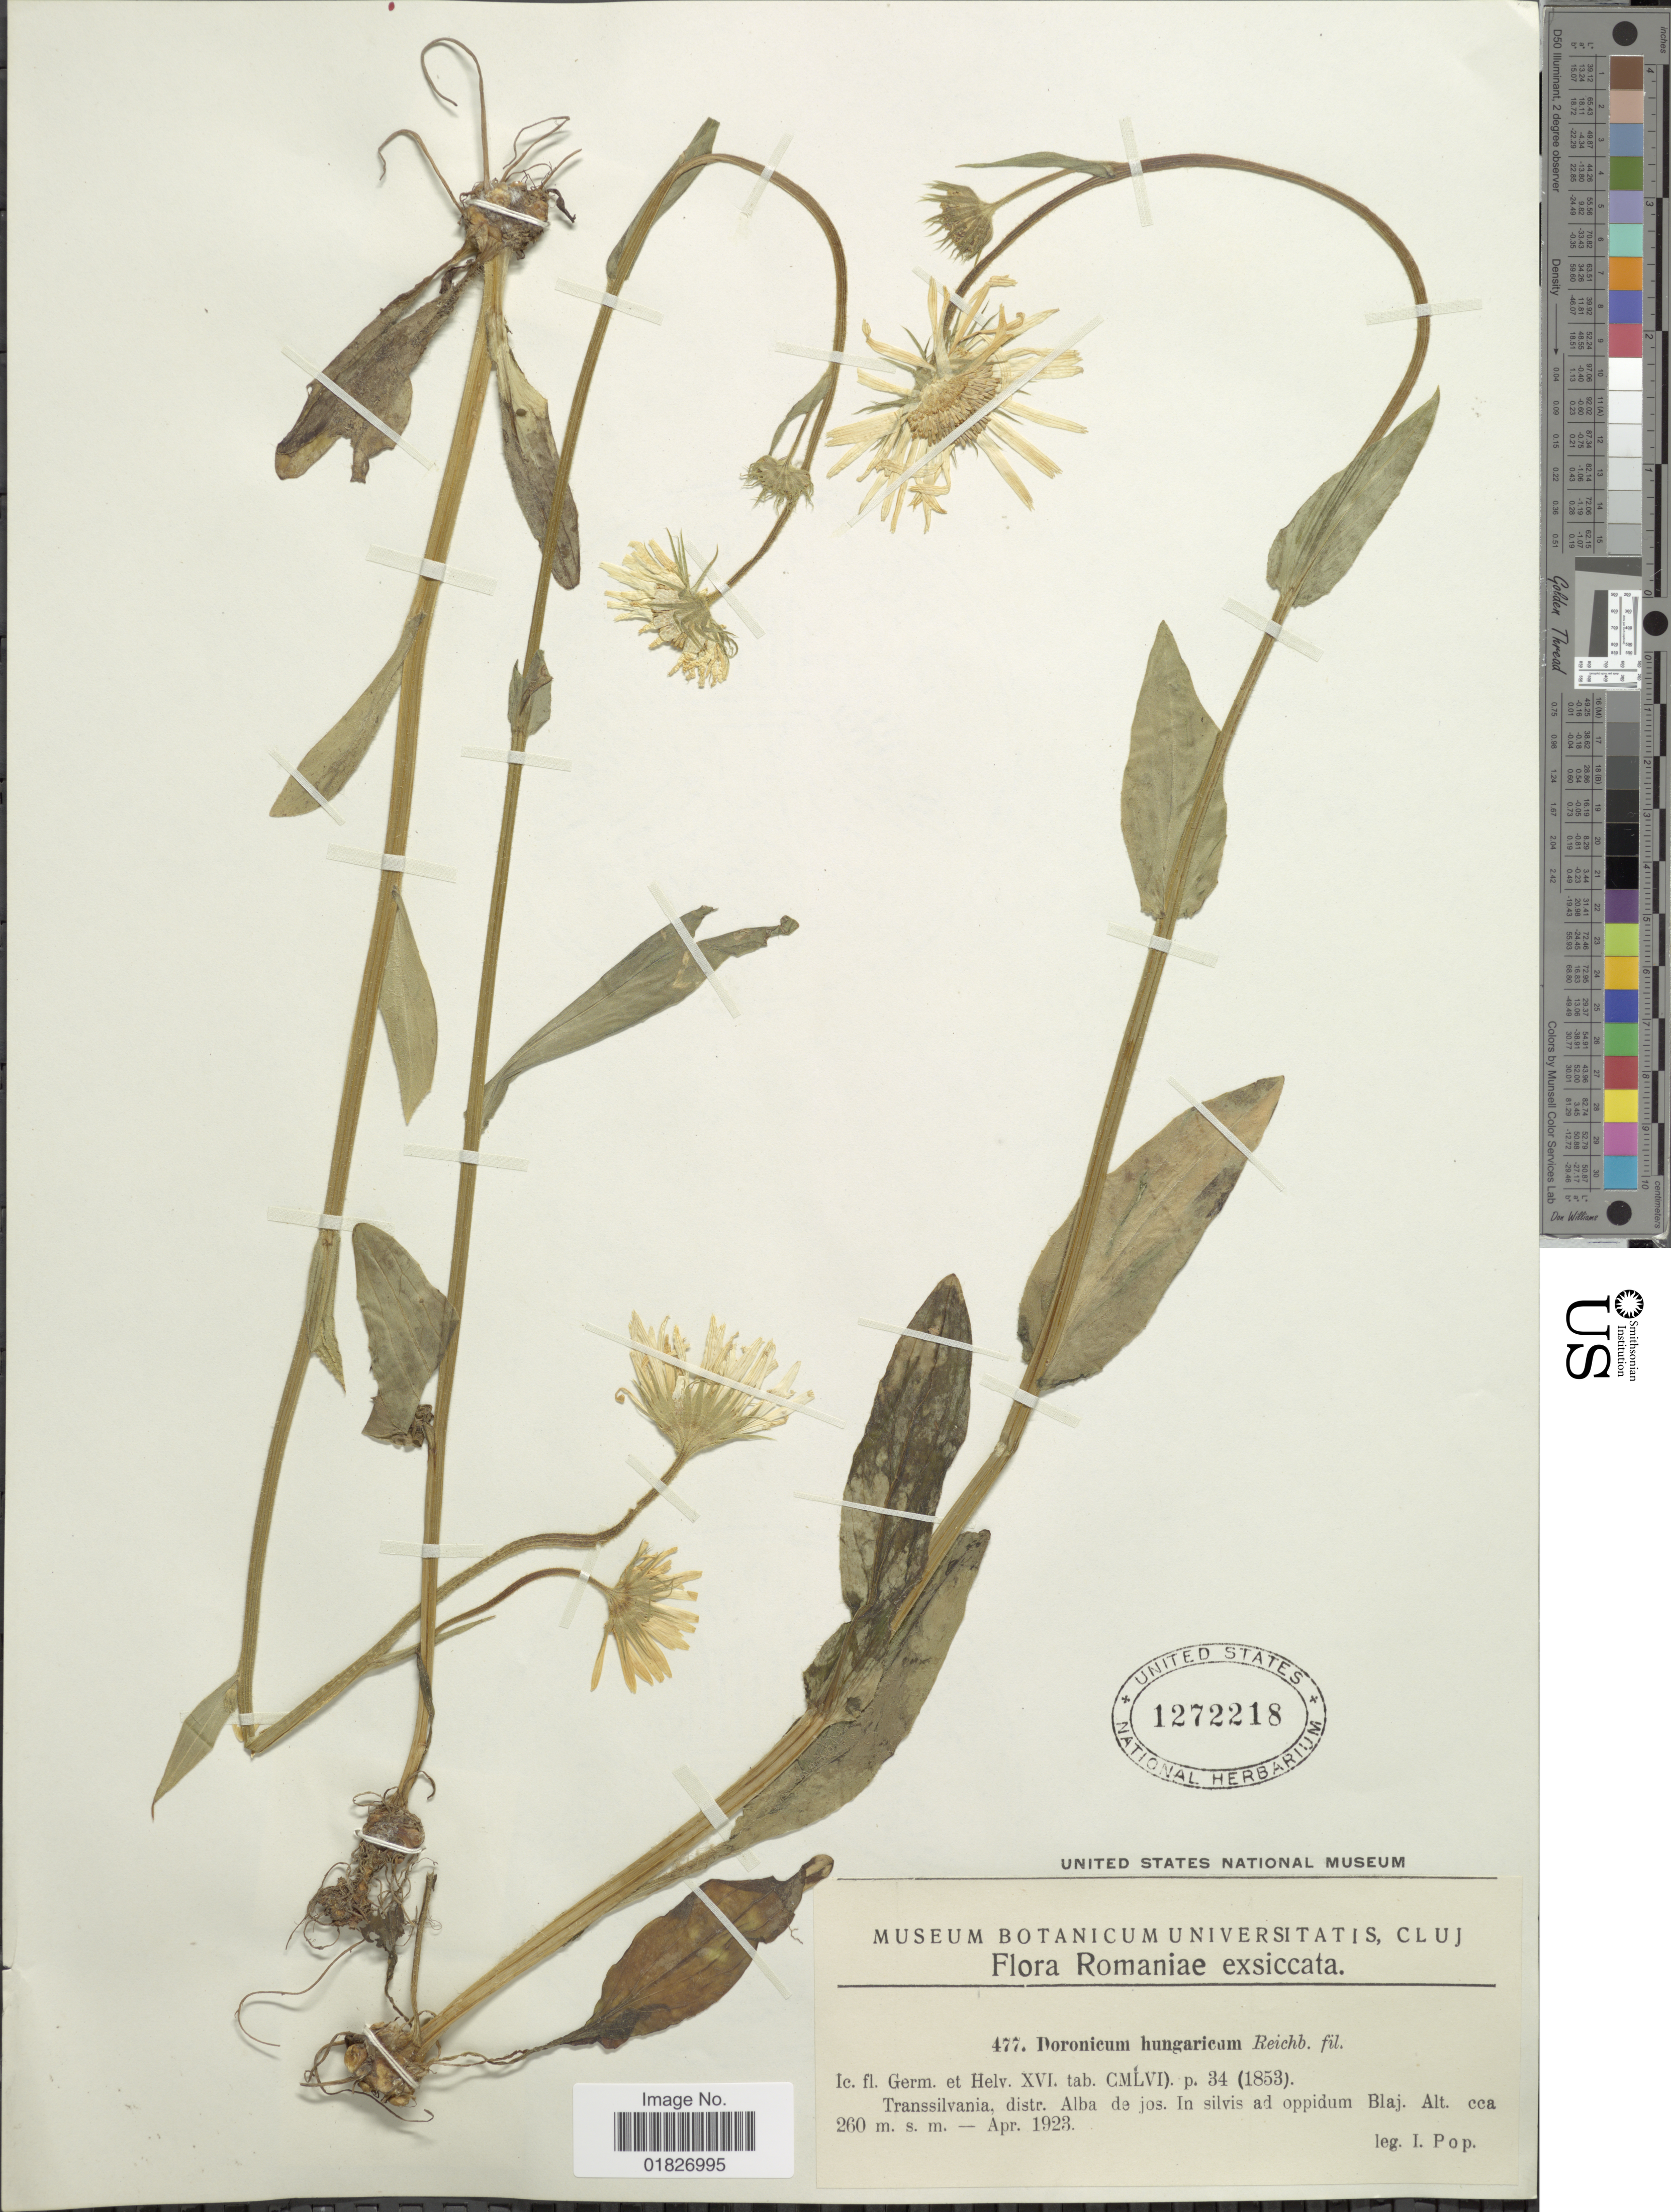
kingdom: Plantae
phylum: Tracheophyta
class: Magnoliopsida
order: Asterales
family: Asteraceae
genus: Doronicum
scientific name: Doronicum hungaricum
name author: (Sadler) Rchb. f.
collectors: I. Pop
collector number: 477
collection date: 1923-04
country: Romania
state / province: Alba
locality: Transsilvania, distr. Alba de jos., Blaj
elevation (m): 200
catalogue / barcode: US 1272218